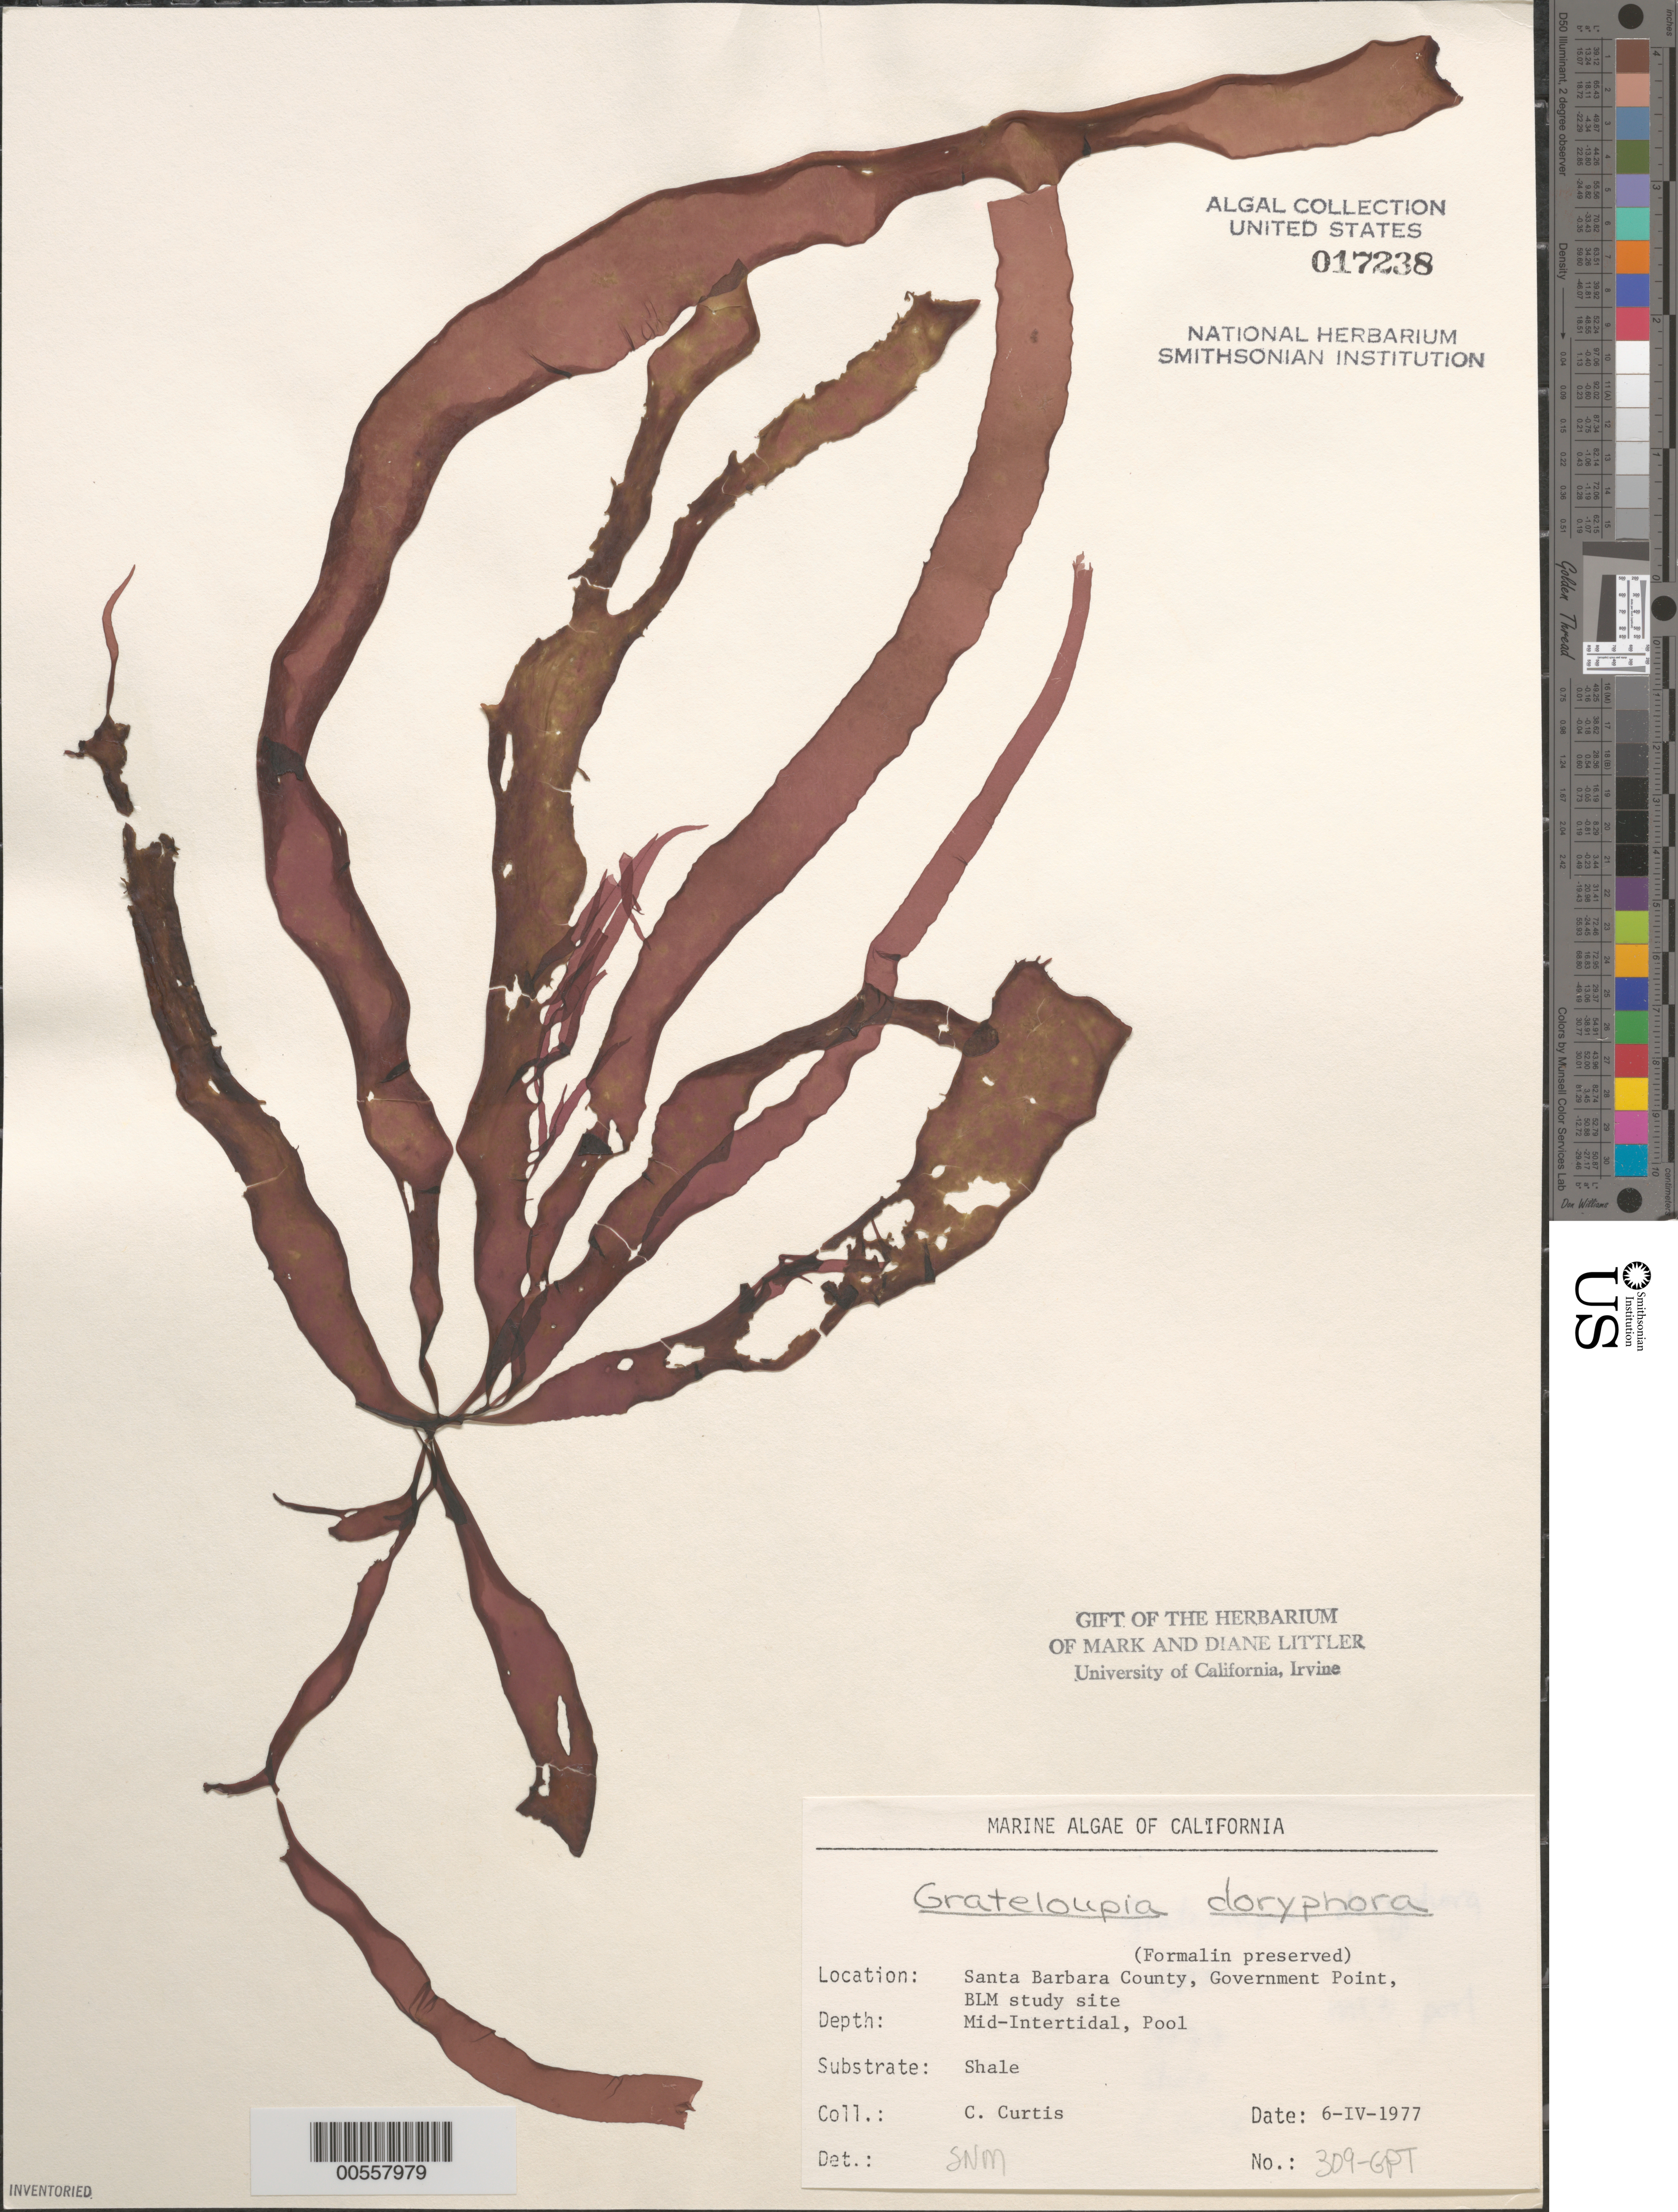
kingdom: Plantae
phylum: Rhodophyta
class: Florideophyceae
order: Halymeniales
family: Halymeniaceae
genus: Grateloupia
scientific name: Grateloupia doryphora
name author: (Mont.) Howe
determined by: Murray, S. N.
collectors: C. Curtis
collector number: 309-gpt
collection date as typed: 06 Apr 1977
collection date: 1977-04-06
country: United States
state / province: California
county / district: Santa Barbara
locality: Government Point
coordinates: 34 26'31"N, 120 24'06"W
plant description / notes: BLM-SOCALBIGHT Rocky Intertidal Survey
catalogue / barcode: US 17238